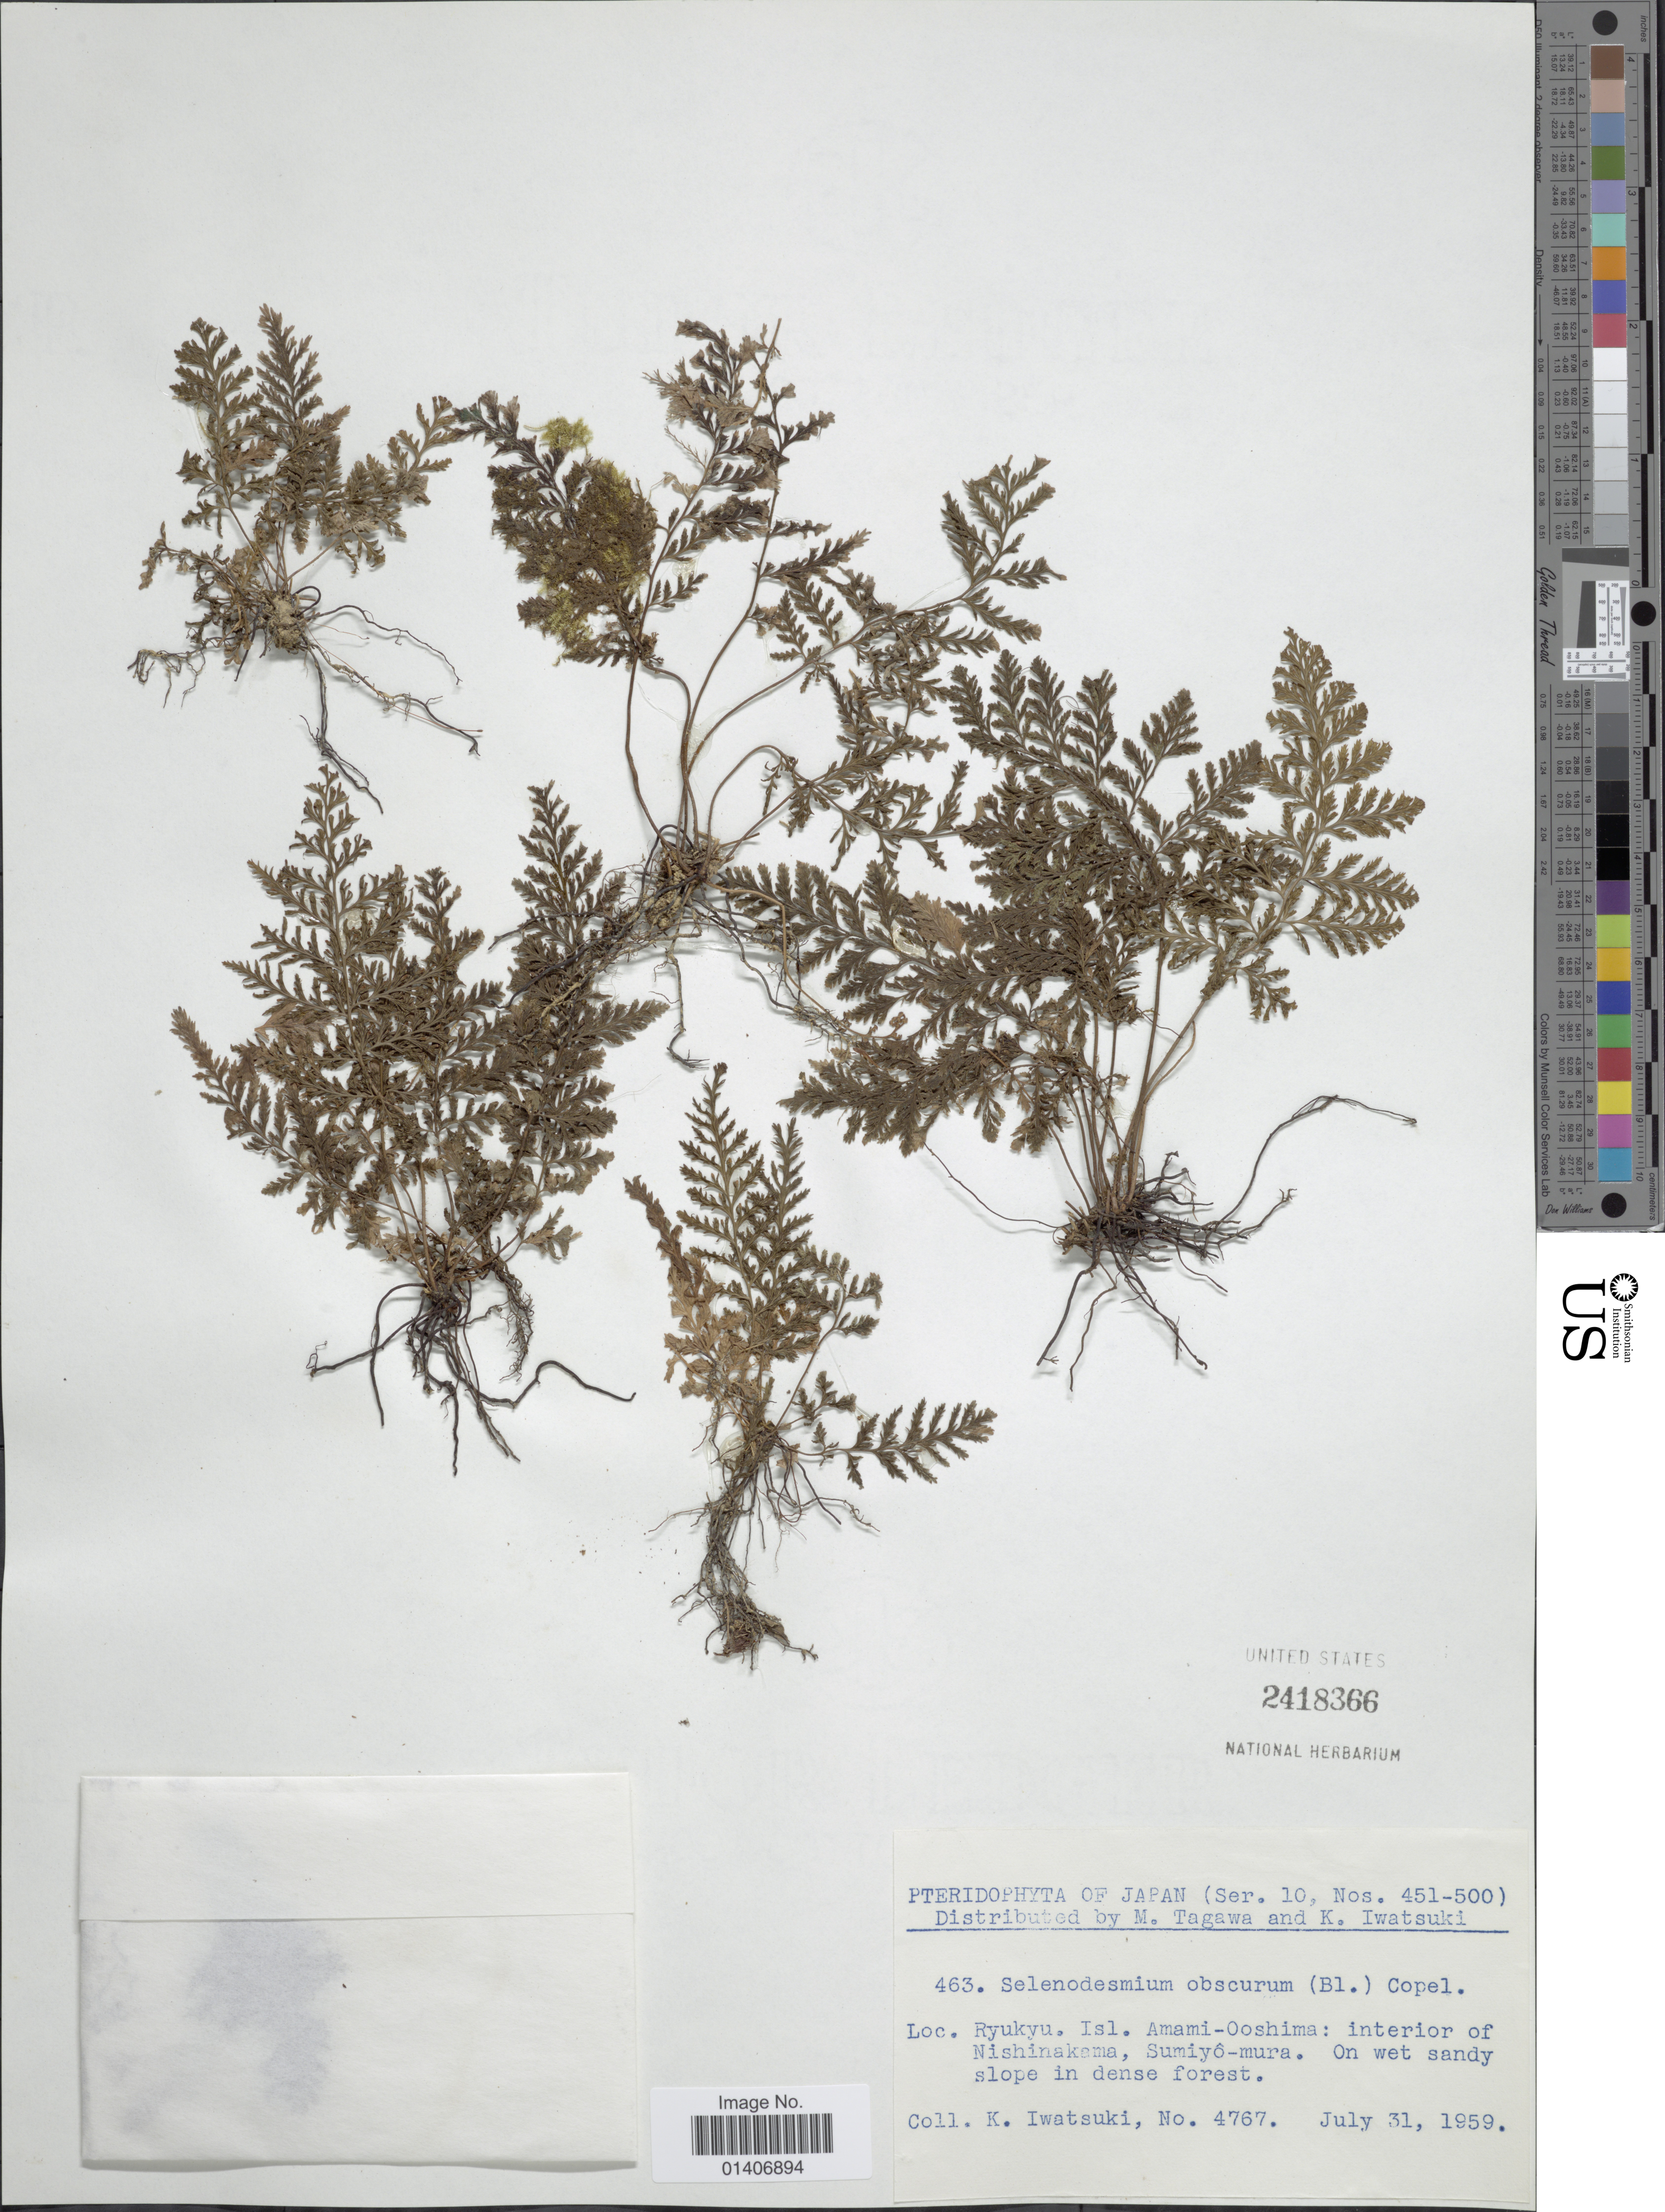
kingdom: Plantae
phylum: Tracheophyta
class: Polypodiopsida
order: Hymenophyllales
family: Hymenophyllaceae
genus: Abrodictyum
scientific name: Abrodictyum obscurum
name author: (Blume) Ebihara & K. Iwats.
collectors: K. Iwatsuki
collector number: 4767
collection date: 1959-07-31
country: Japan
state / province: Okinawa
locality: Ryukyu Isl. Amami-Ooshima: interior of Nishinakama, Sumiyô-mura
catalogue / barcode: US 2418366